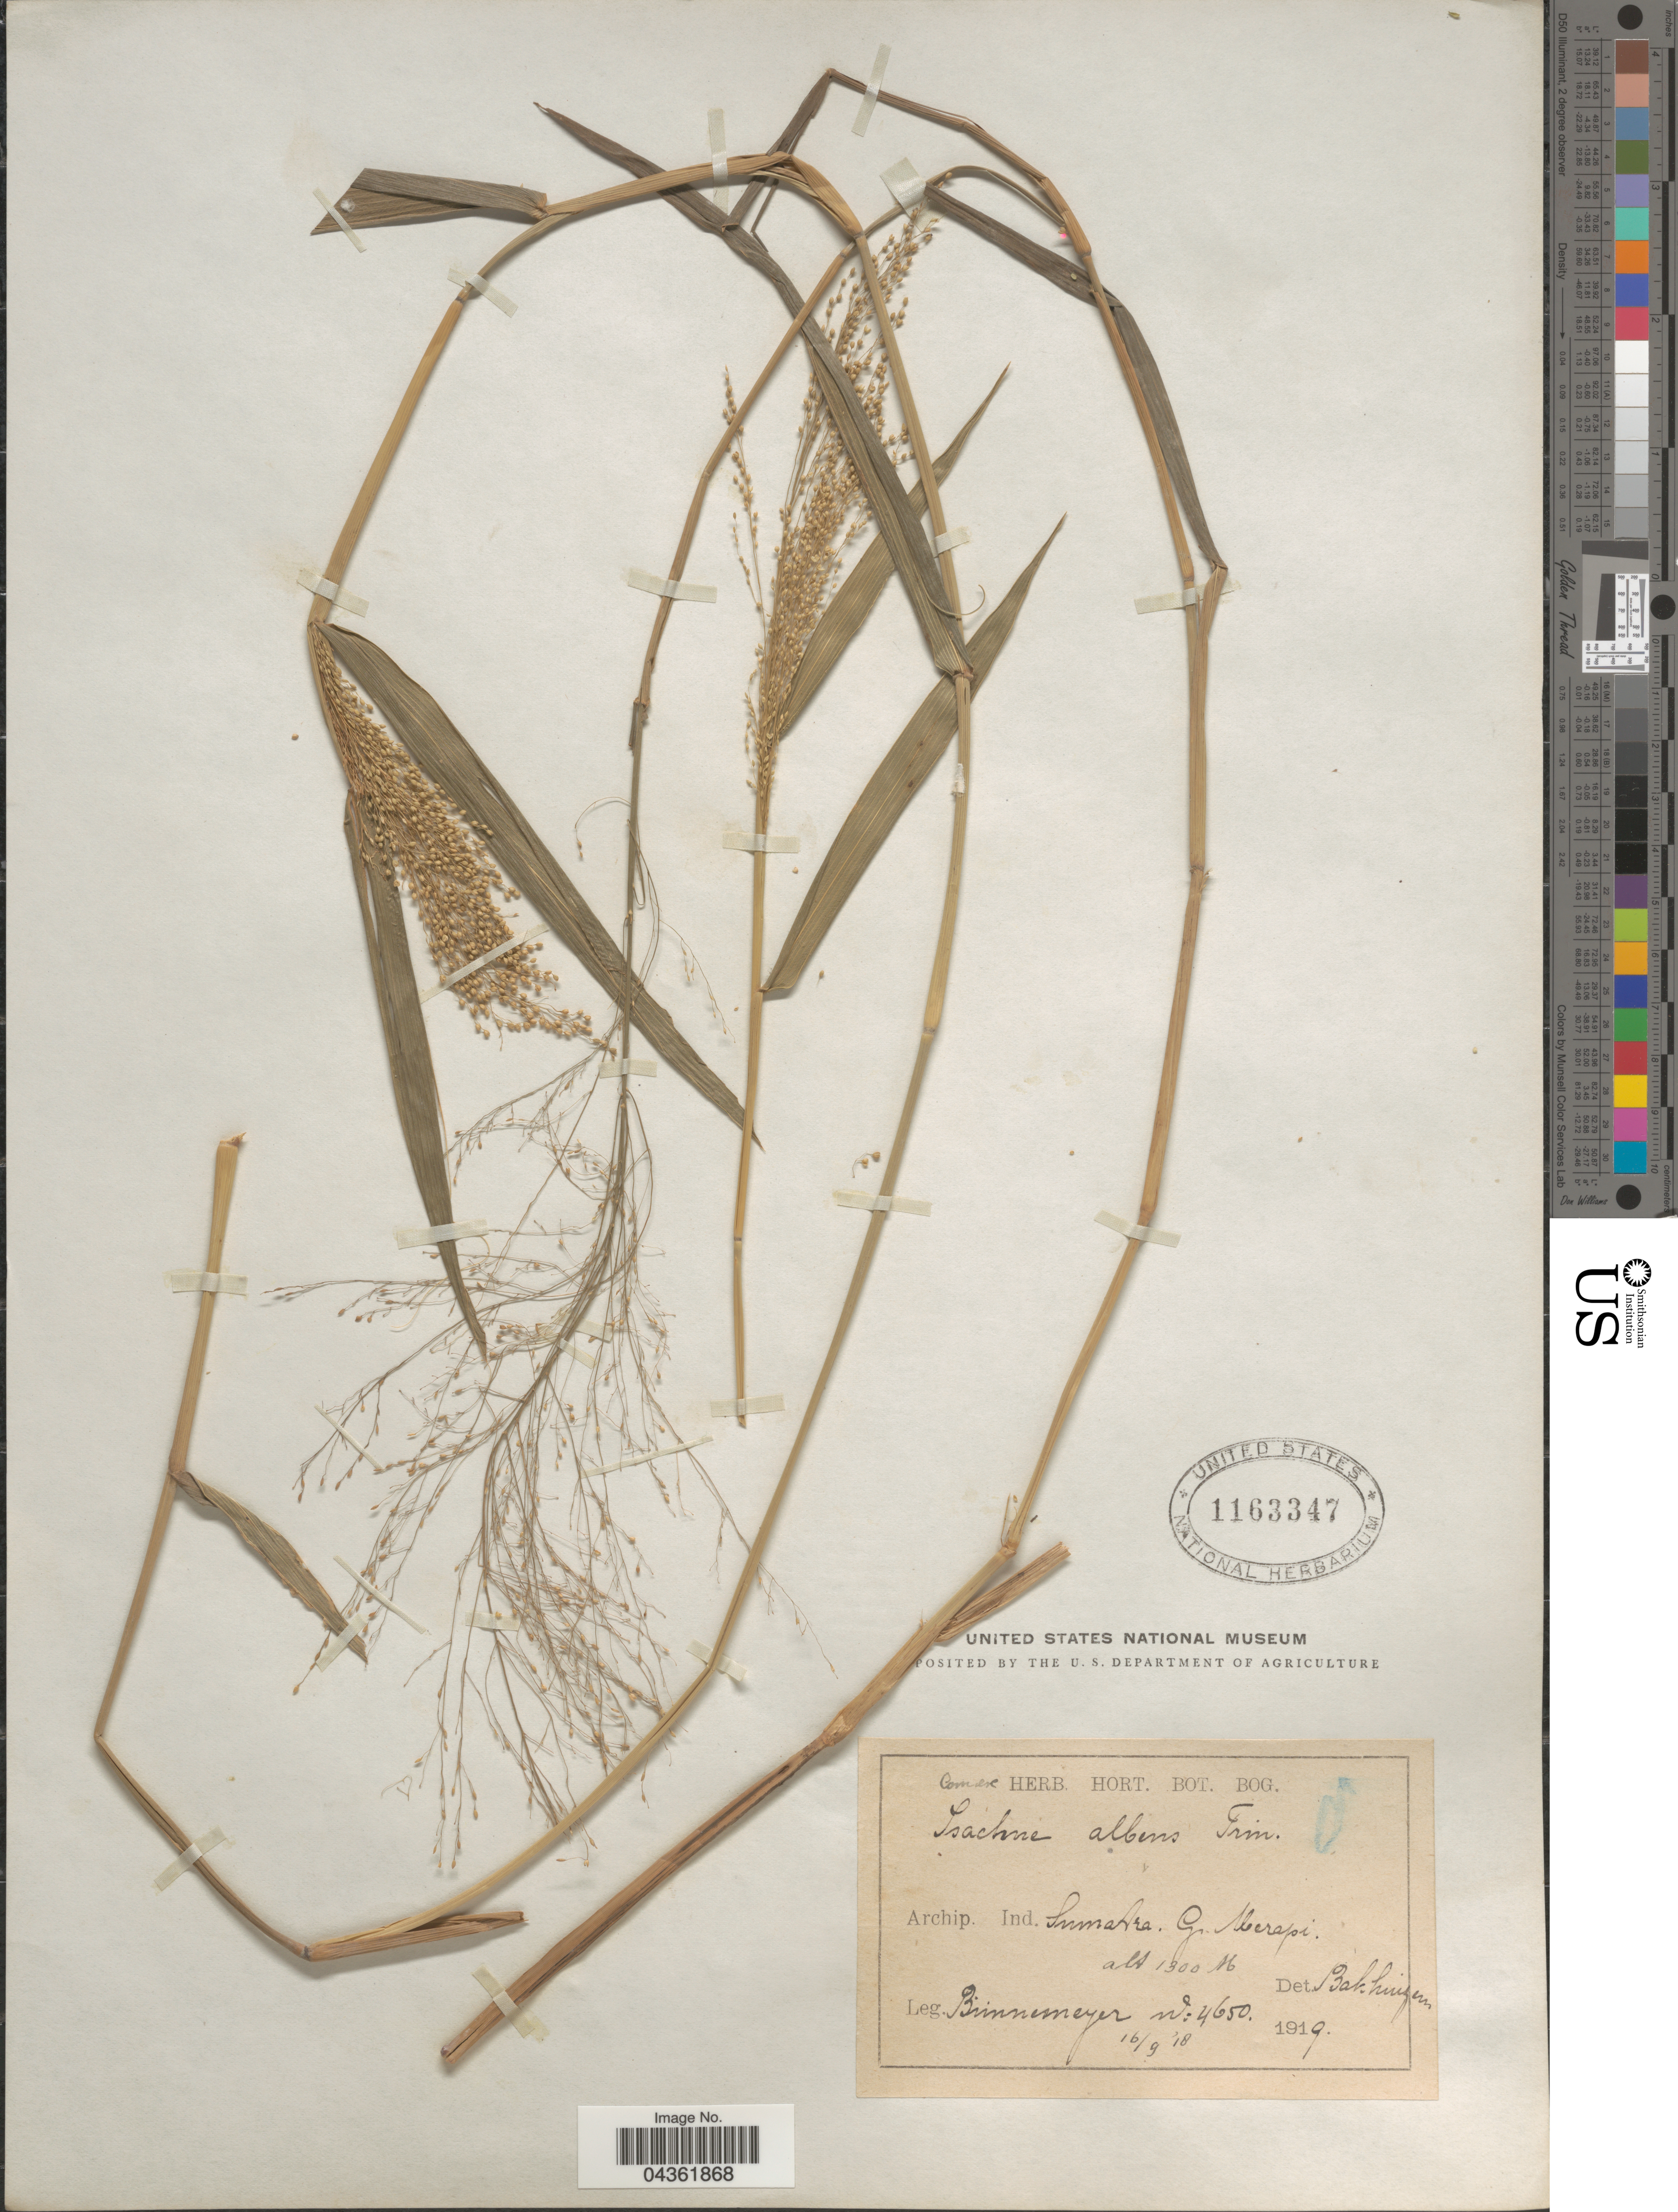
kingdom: Plantae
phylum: Tracheophyta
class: Liliopsida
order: Poales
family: Poaceae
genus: Isachne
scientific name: Isachne albens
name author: Trin.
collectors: Bunnemeyer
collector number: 4650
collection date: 1918-09-16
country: Indonesia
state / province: Sumatra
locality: Archip. Ind. Sumatra. Gr. Merapi.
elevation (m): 1300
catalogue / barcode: US 1163347